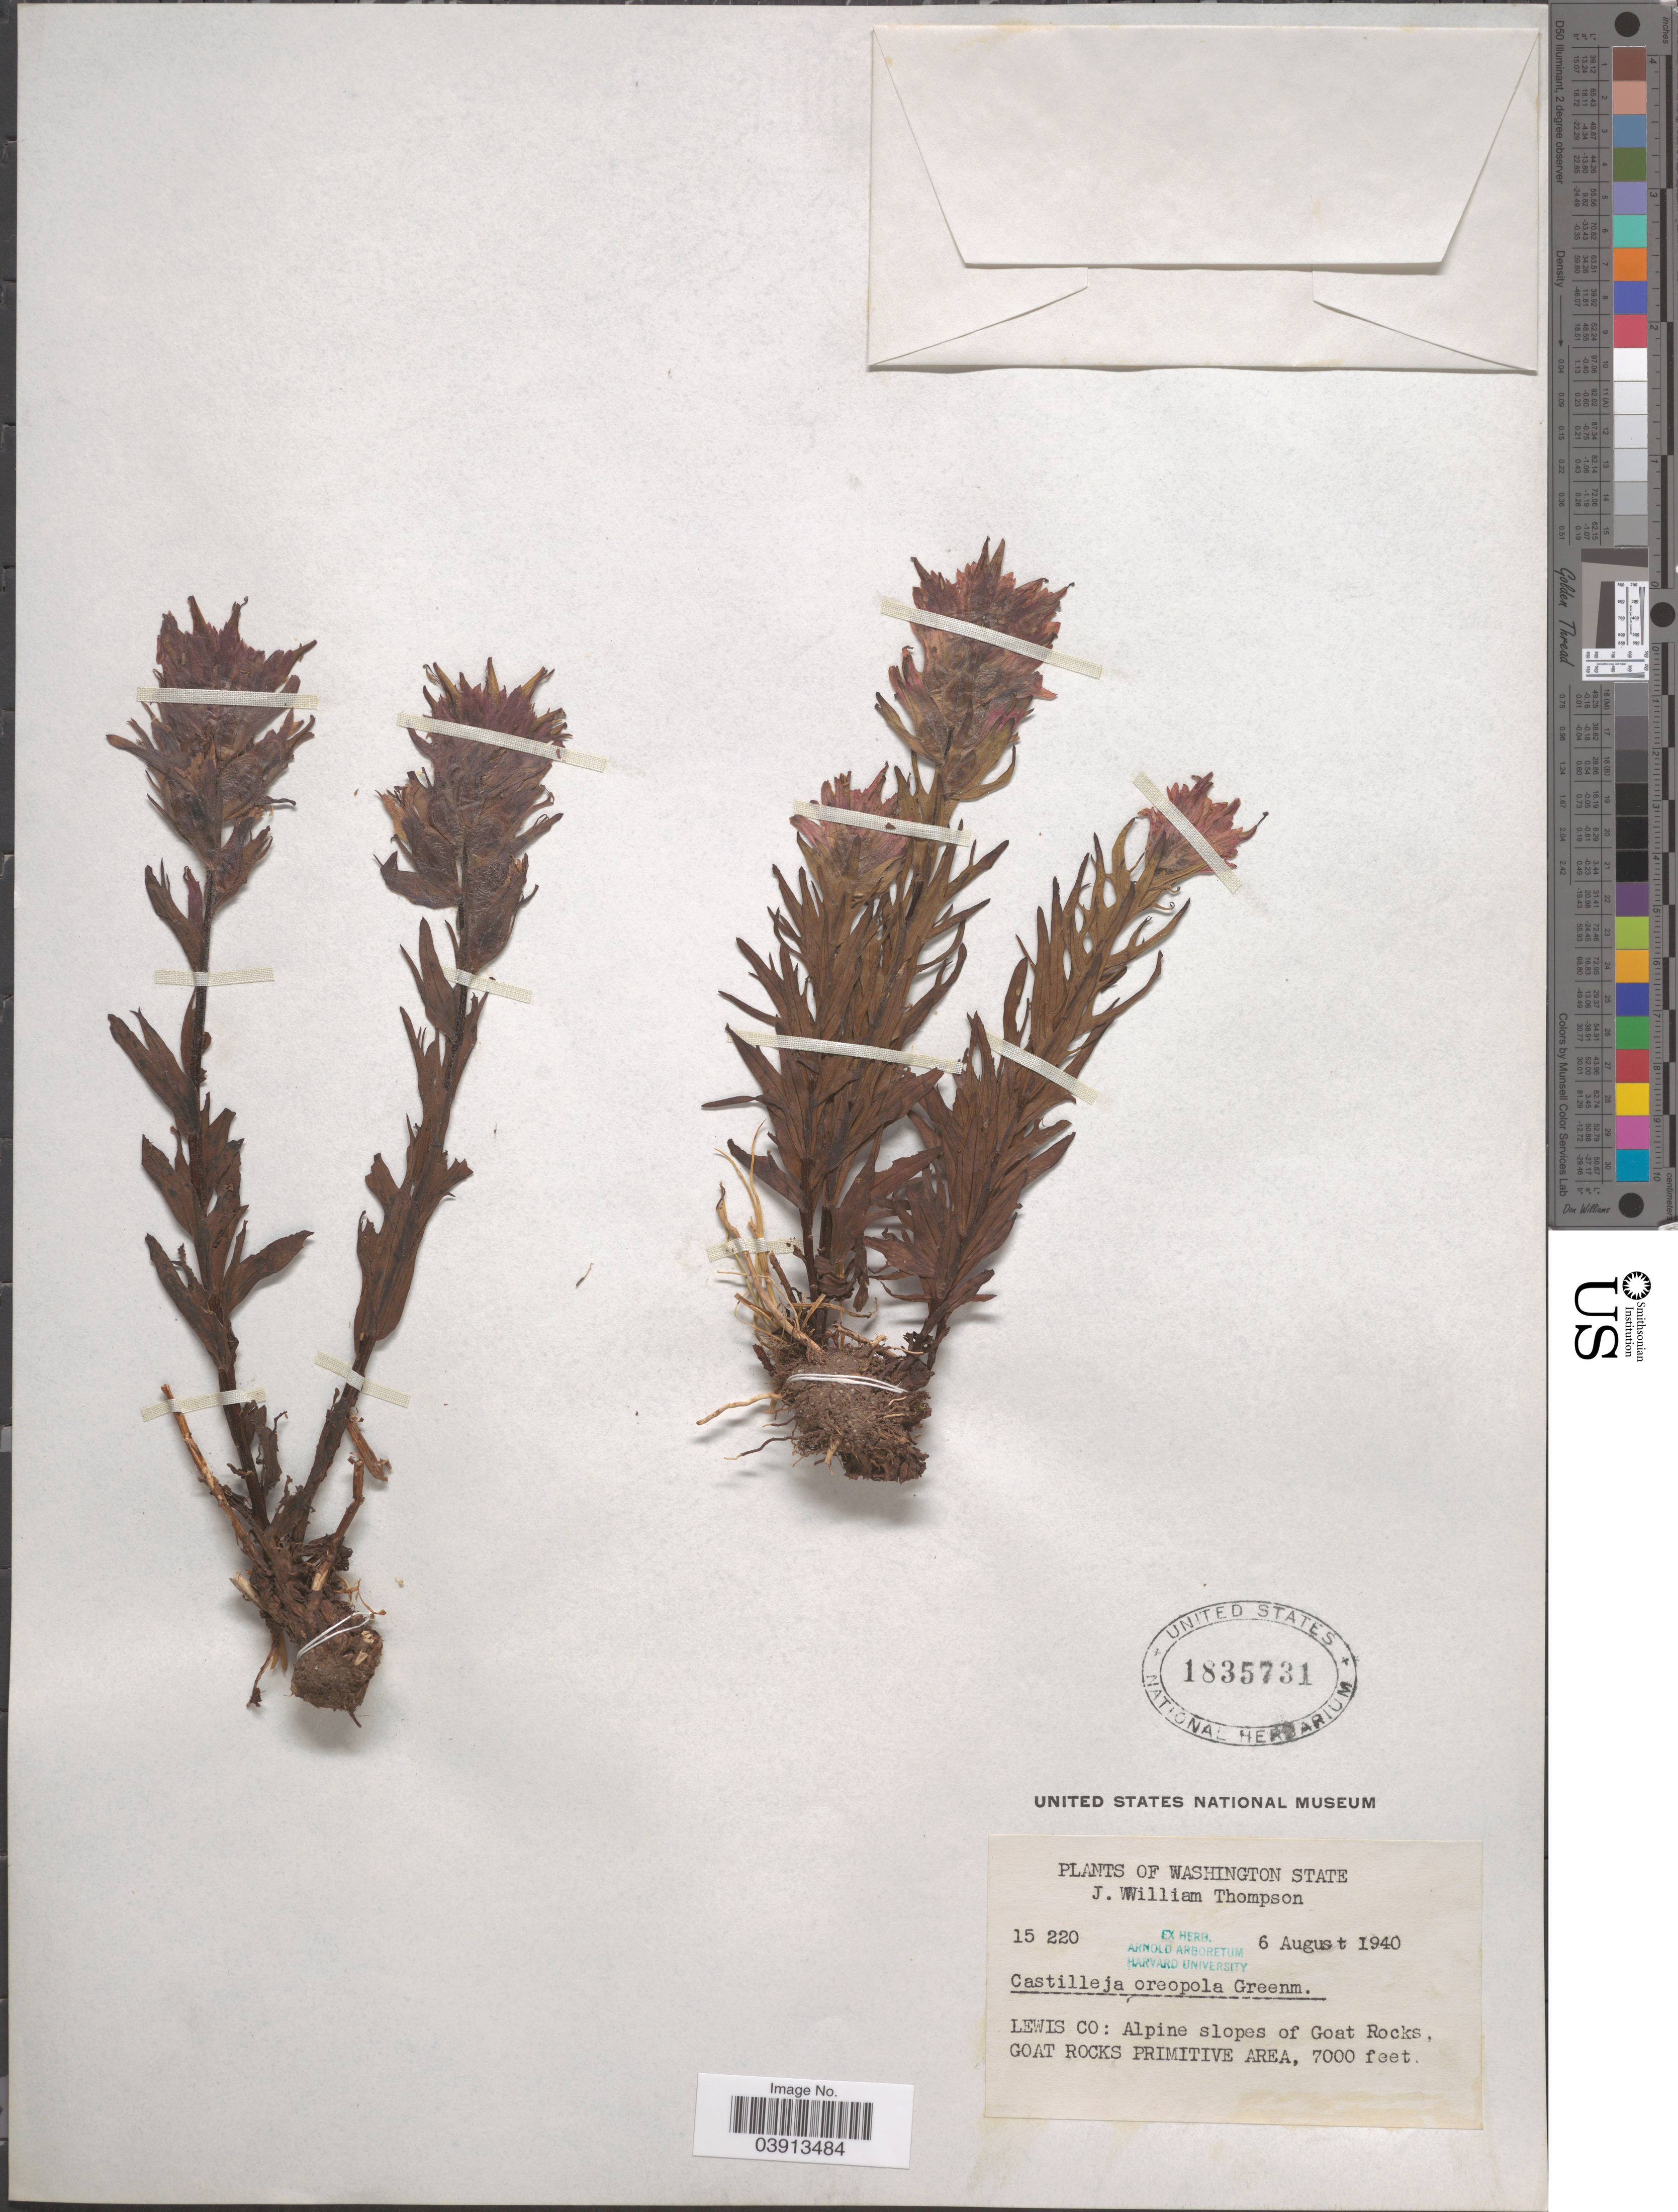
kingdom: Plantae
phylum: Tracheophyta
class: Magnoliopsida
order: Lamiales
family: Orobanchaceae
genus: Castilleja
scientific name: Castilleja parviflora var. oreopola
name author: (Greenm.) Ownbey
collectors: J. W. Thompson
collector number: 15220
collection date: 1940-08-06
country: United States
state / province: Washington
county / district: Lewis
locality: Lewis Co: Alpine slopes of Goat Rocks, Goat Rocks Primitive Area.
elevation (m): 2134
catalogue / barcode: US 1835731